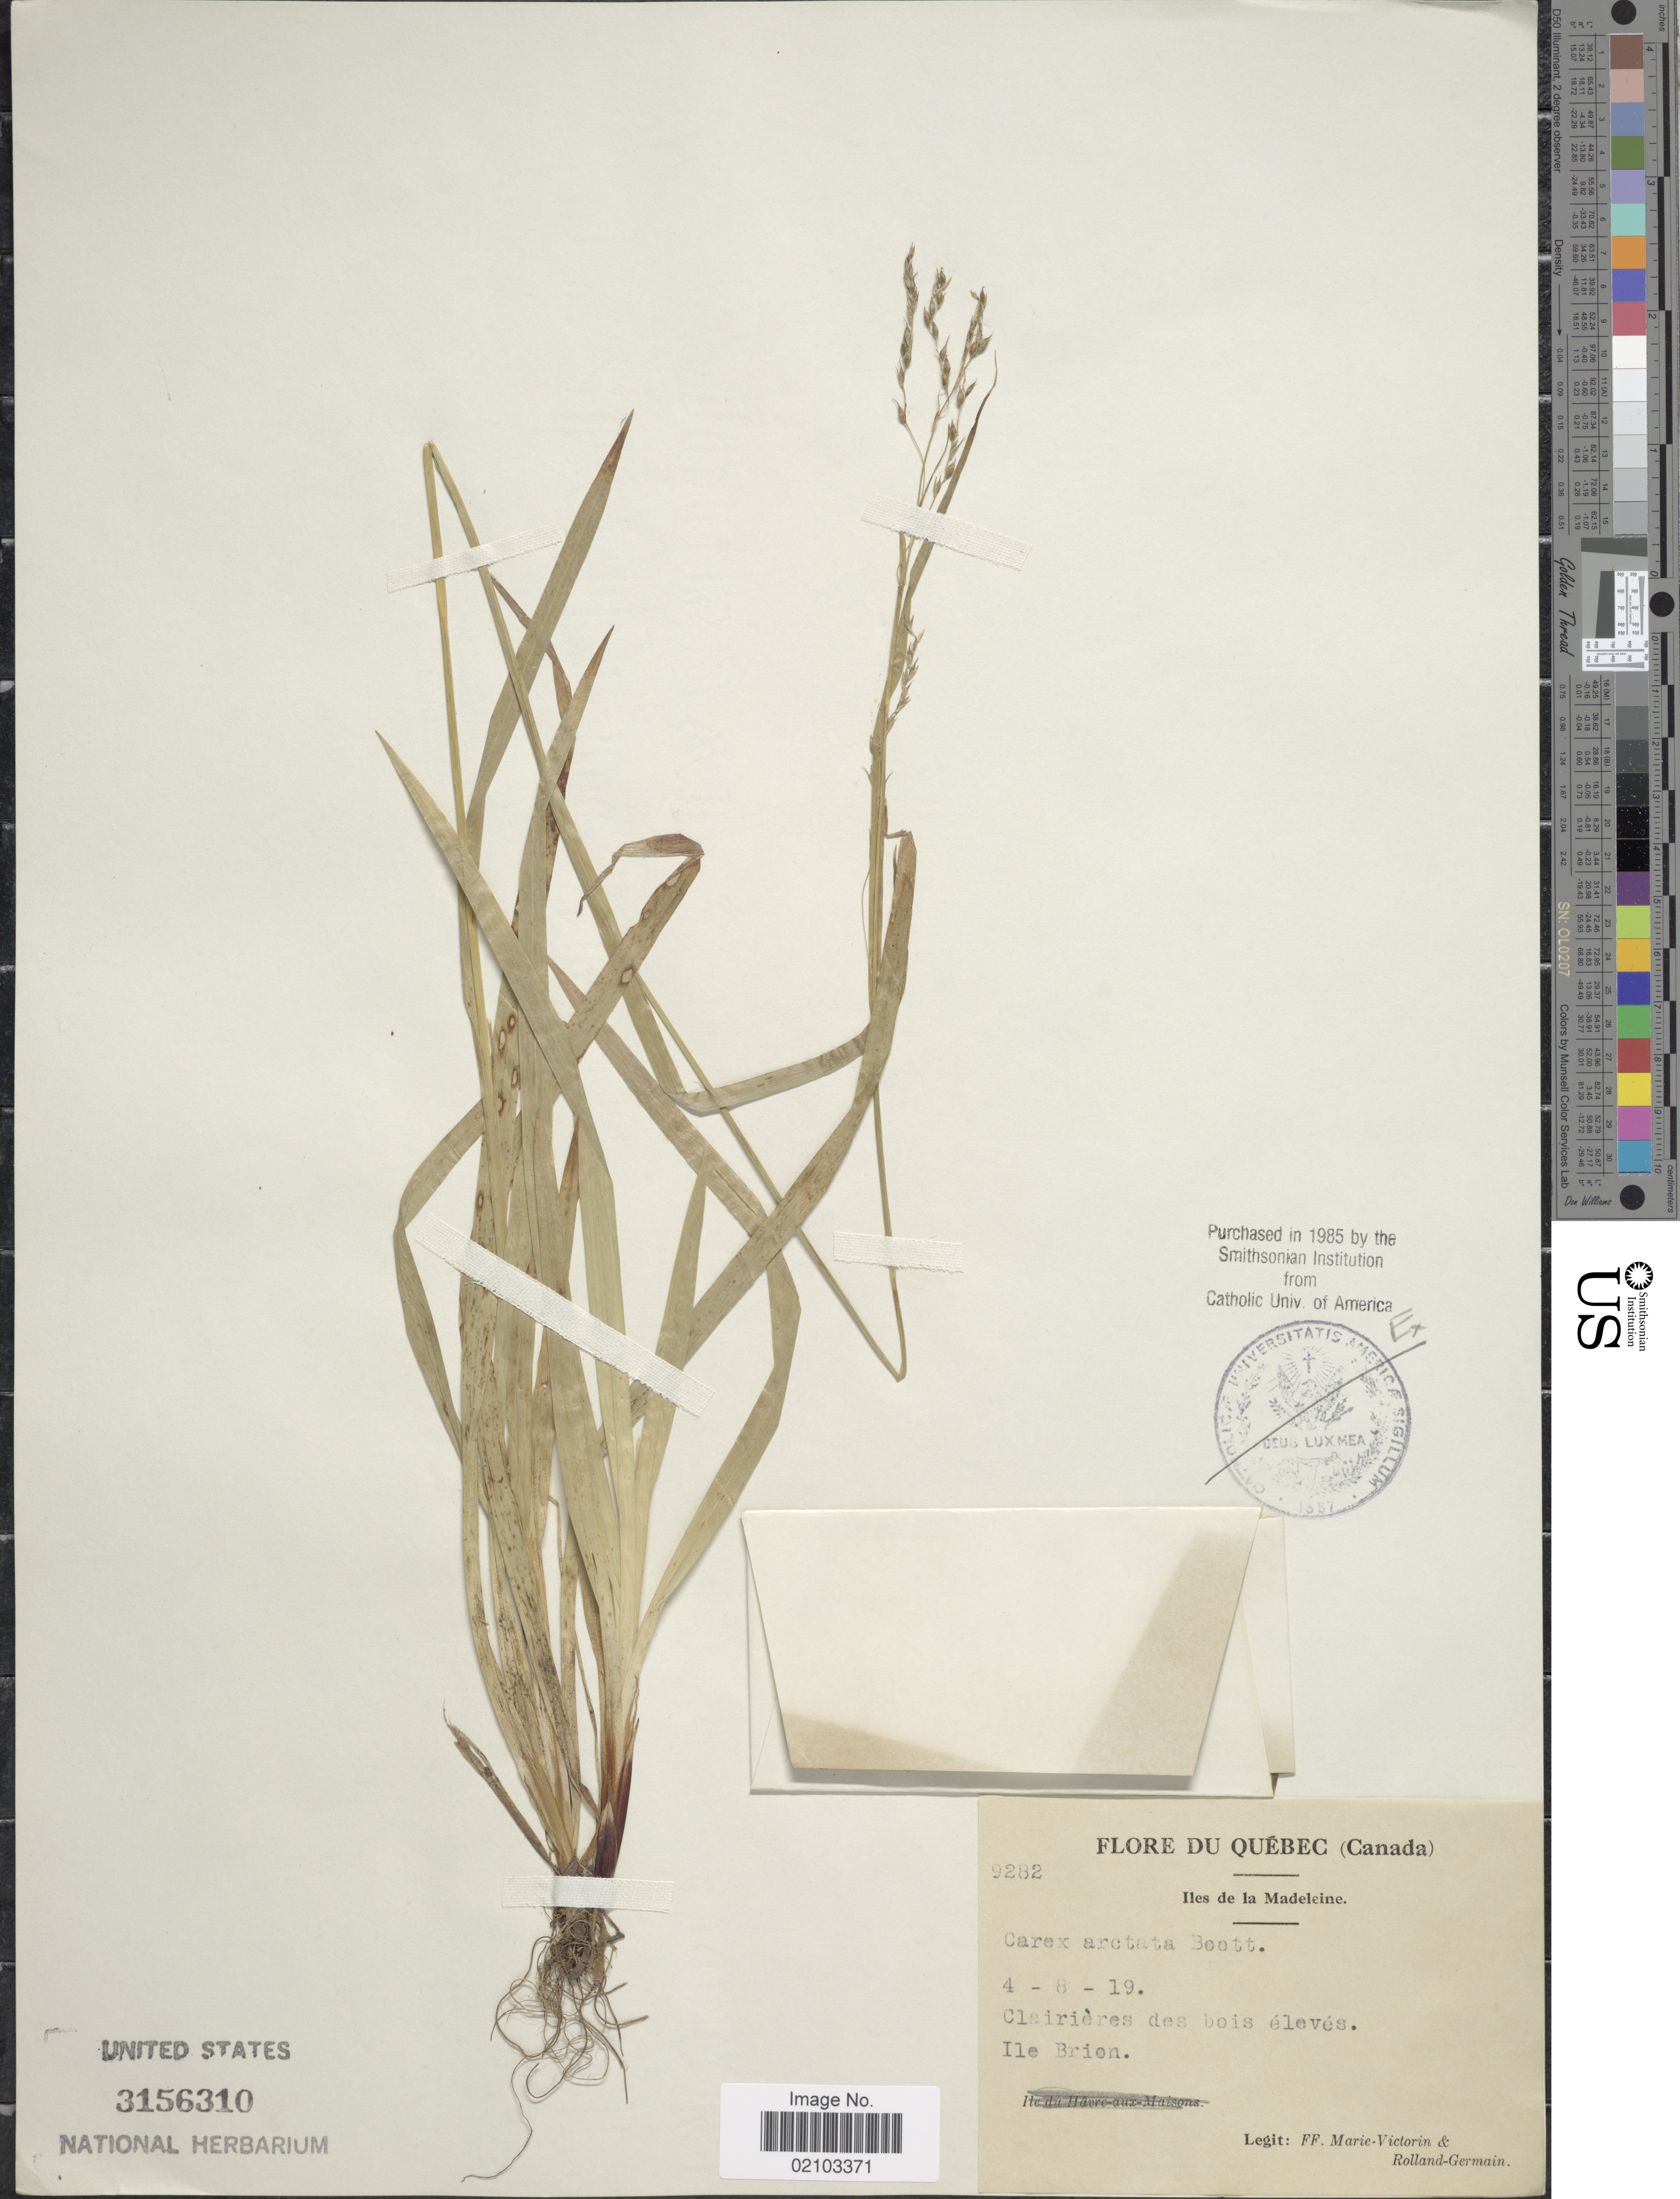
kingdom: Plantae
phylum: Tracheophyta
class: Liliopsida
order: Poales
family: Cyperaceae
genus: Carex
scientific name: Carex arctata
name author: Boott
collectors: F. Marie-Victorin & Rolland-Germain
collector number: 9282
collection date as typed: Transcribed d/m/y: 8/4/19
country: Canada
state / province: Quebec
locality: Iles de la Madeleine. Clairieres des bois eleves. Ile Brion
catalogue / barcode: US 3156310